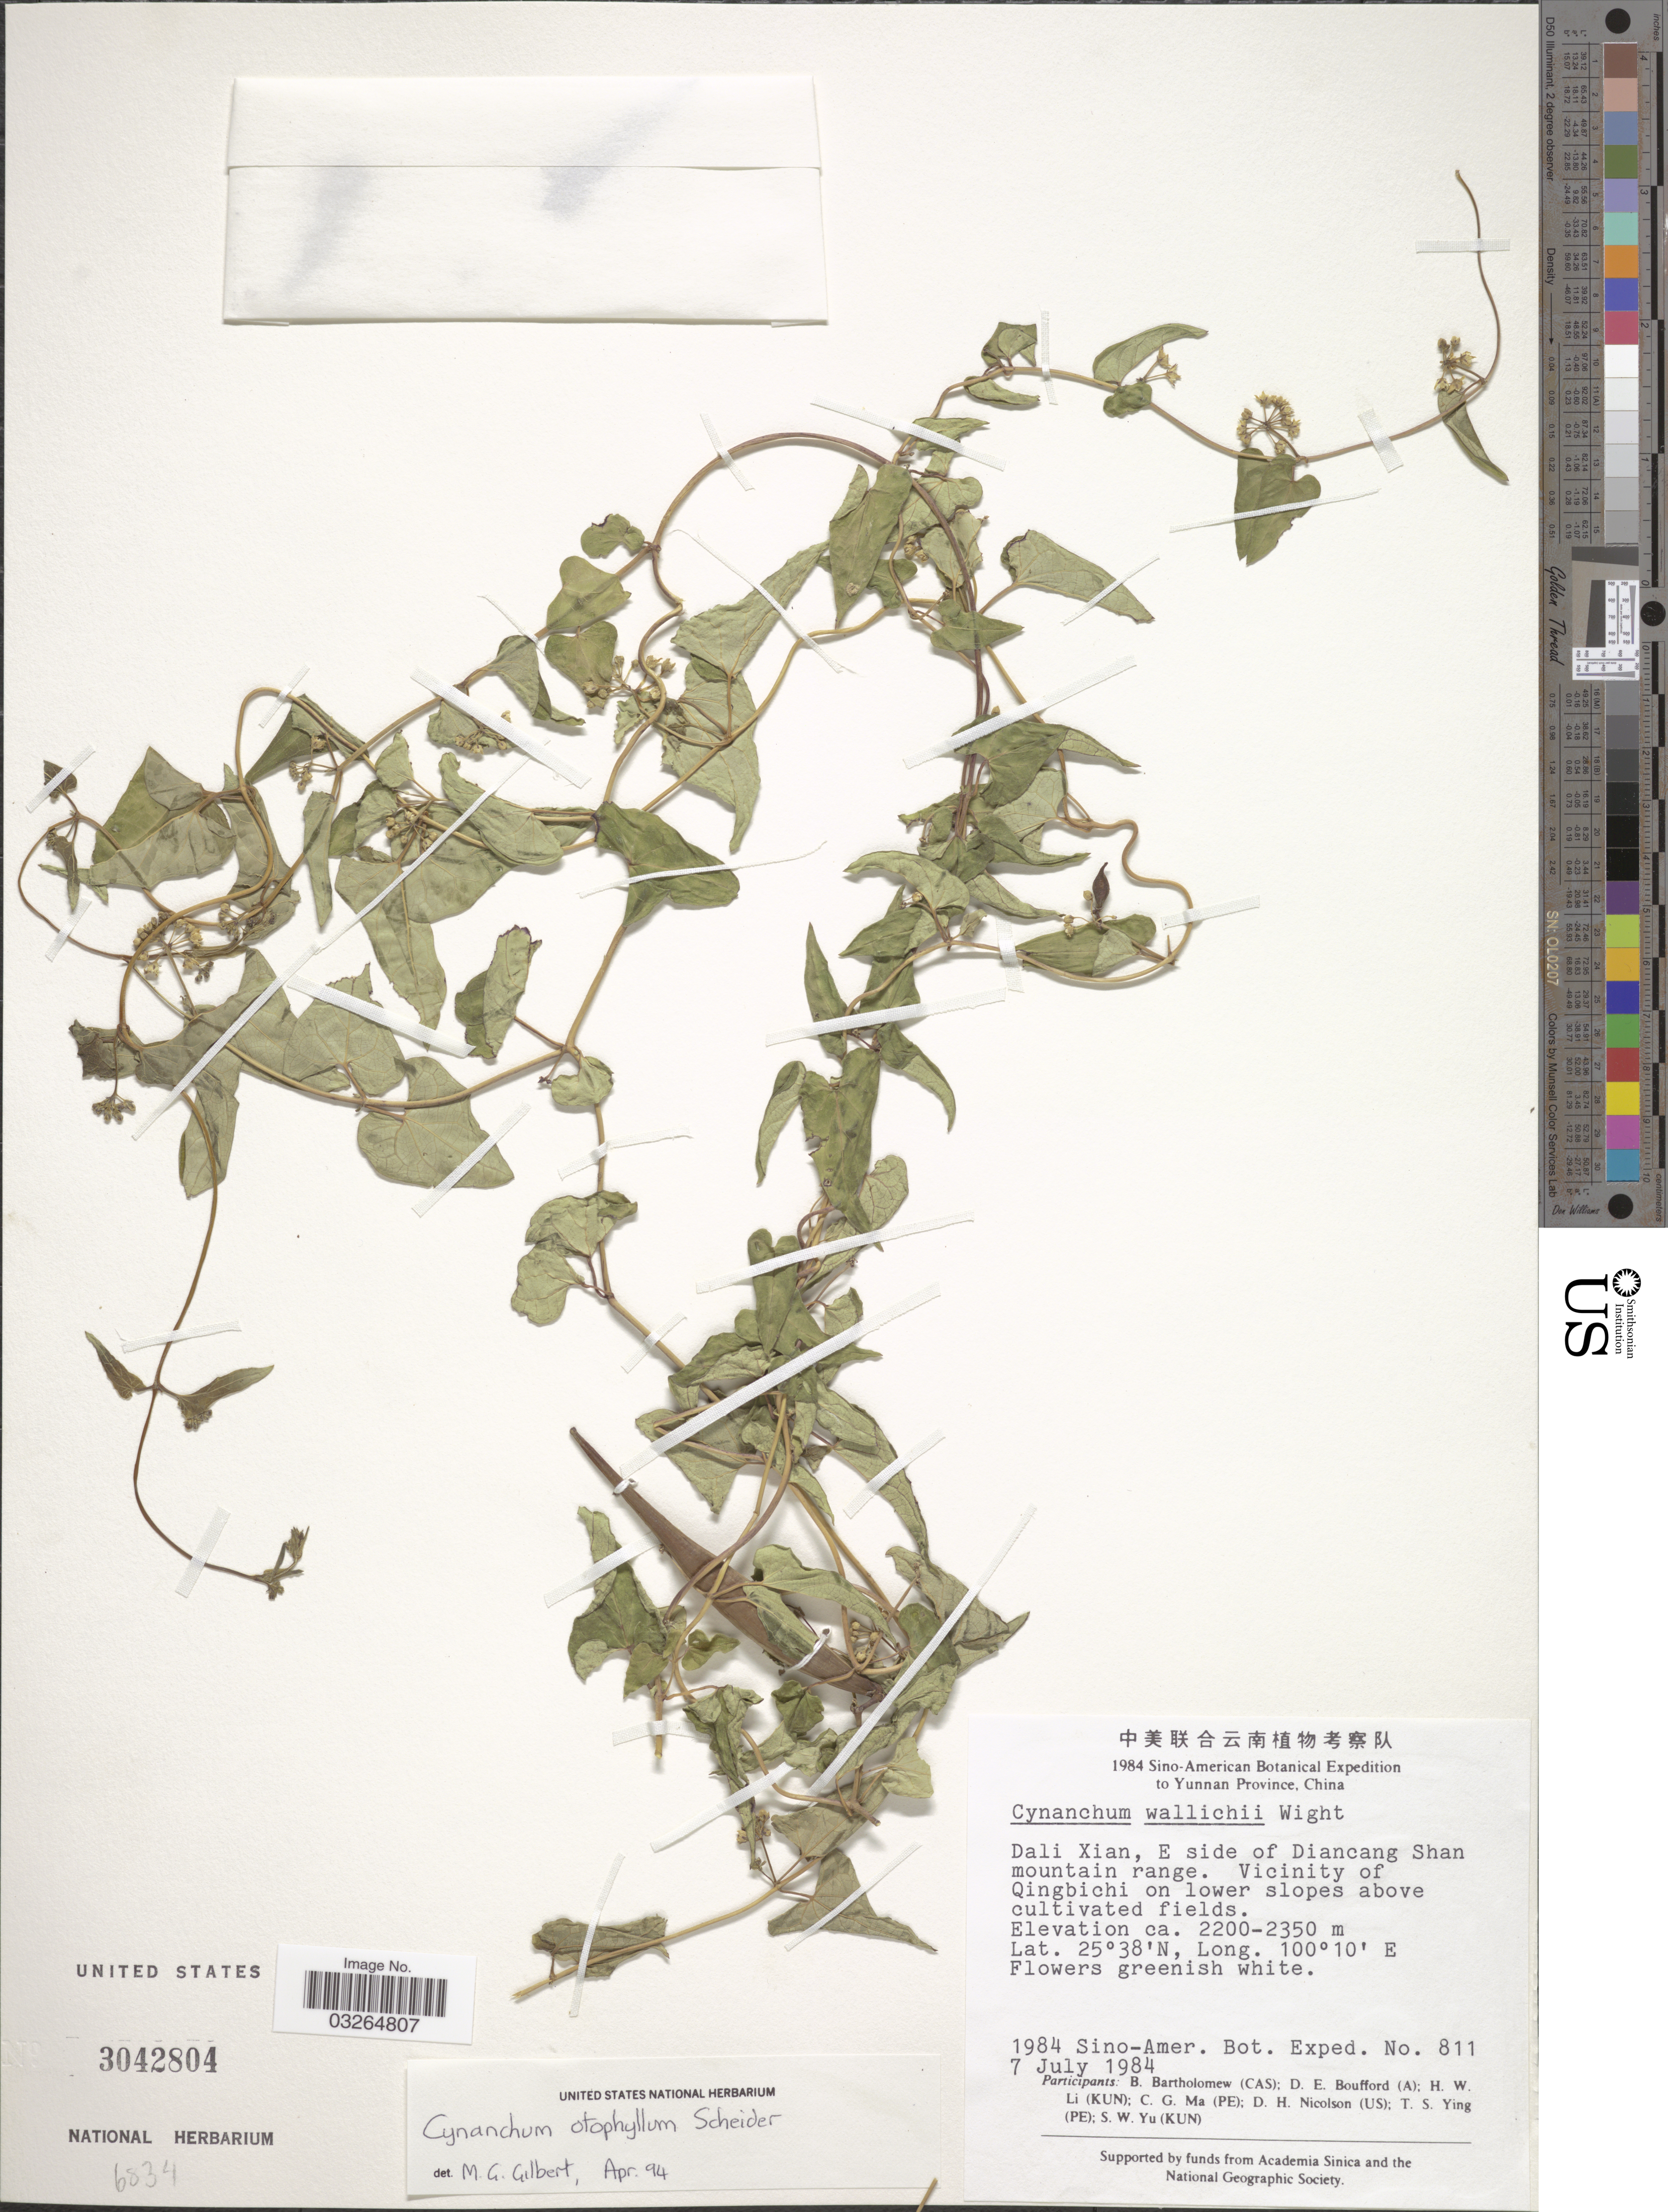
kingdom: Plantae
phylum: Tracheophyta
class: Magnoliopsida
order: Gentianales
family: Apocynaceae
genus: Cynanchum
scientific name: Cynanchum otophyllum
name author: C.K. Schneid. in Sarg.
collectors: Sino-Amer. Bot. Exped. 1984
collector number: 811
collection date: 1984-07-07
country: China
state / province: Yunnan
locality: Dali Xian, E side of Diancang Shan mountain range. Vicinity of Qingbichi on lower slopes above cultivated fields.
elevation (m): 2200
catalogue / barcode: US 3042804